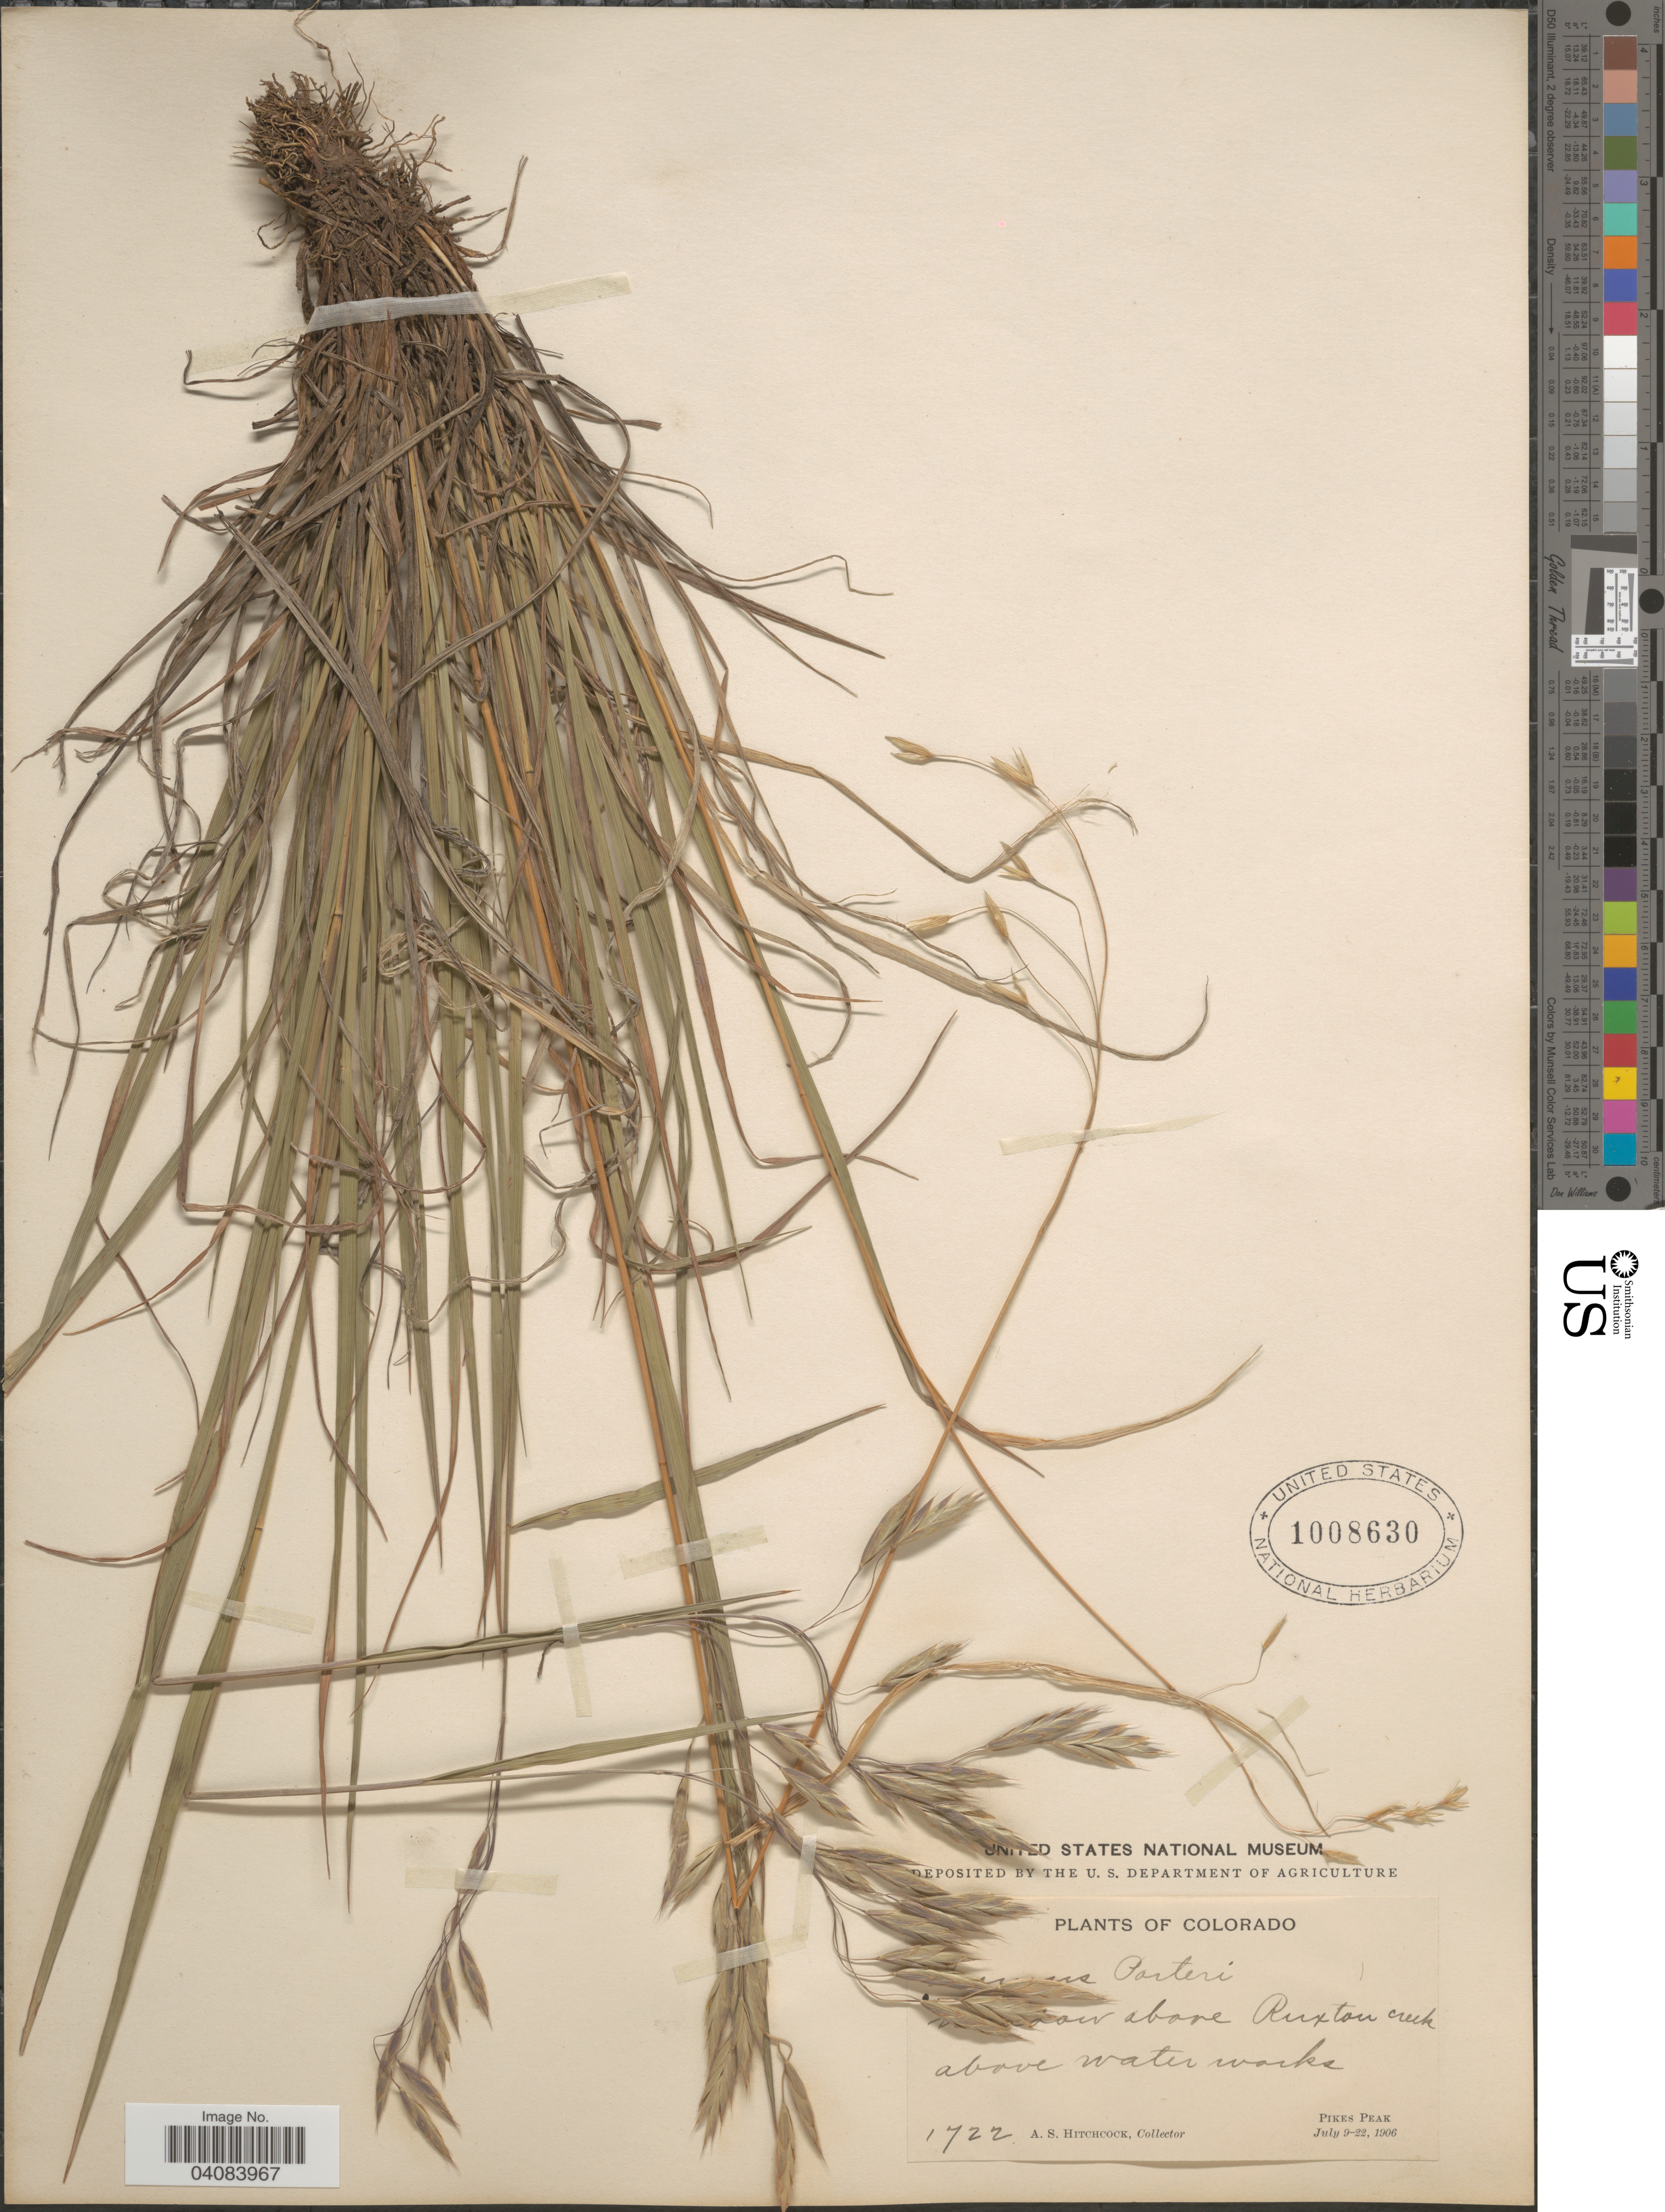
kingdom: Plantae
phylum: Tracheophyta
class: Liliopsida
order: Poales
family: Poaceae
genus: Bromus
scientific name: Bromus porteri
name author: (J.M. Coult.) Nash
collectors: A. S. Hitchcock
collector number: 1722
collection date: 1906-07-09/1906-07-22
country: United States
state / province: Colorado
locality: Meadow above Ruxton creek above water works. Pikes Peak.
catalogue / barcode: US 1008630